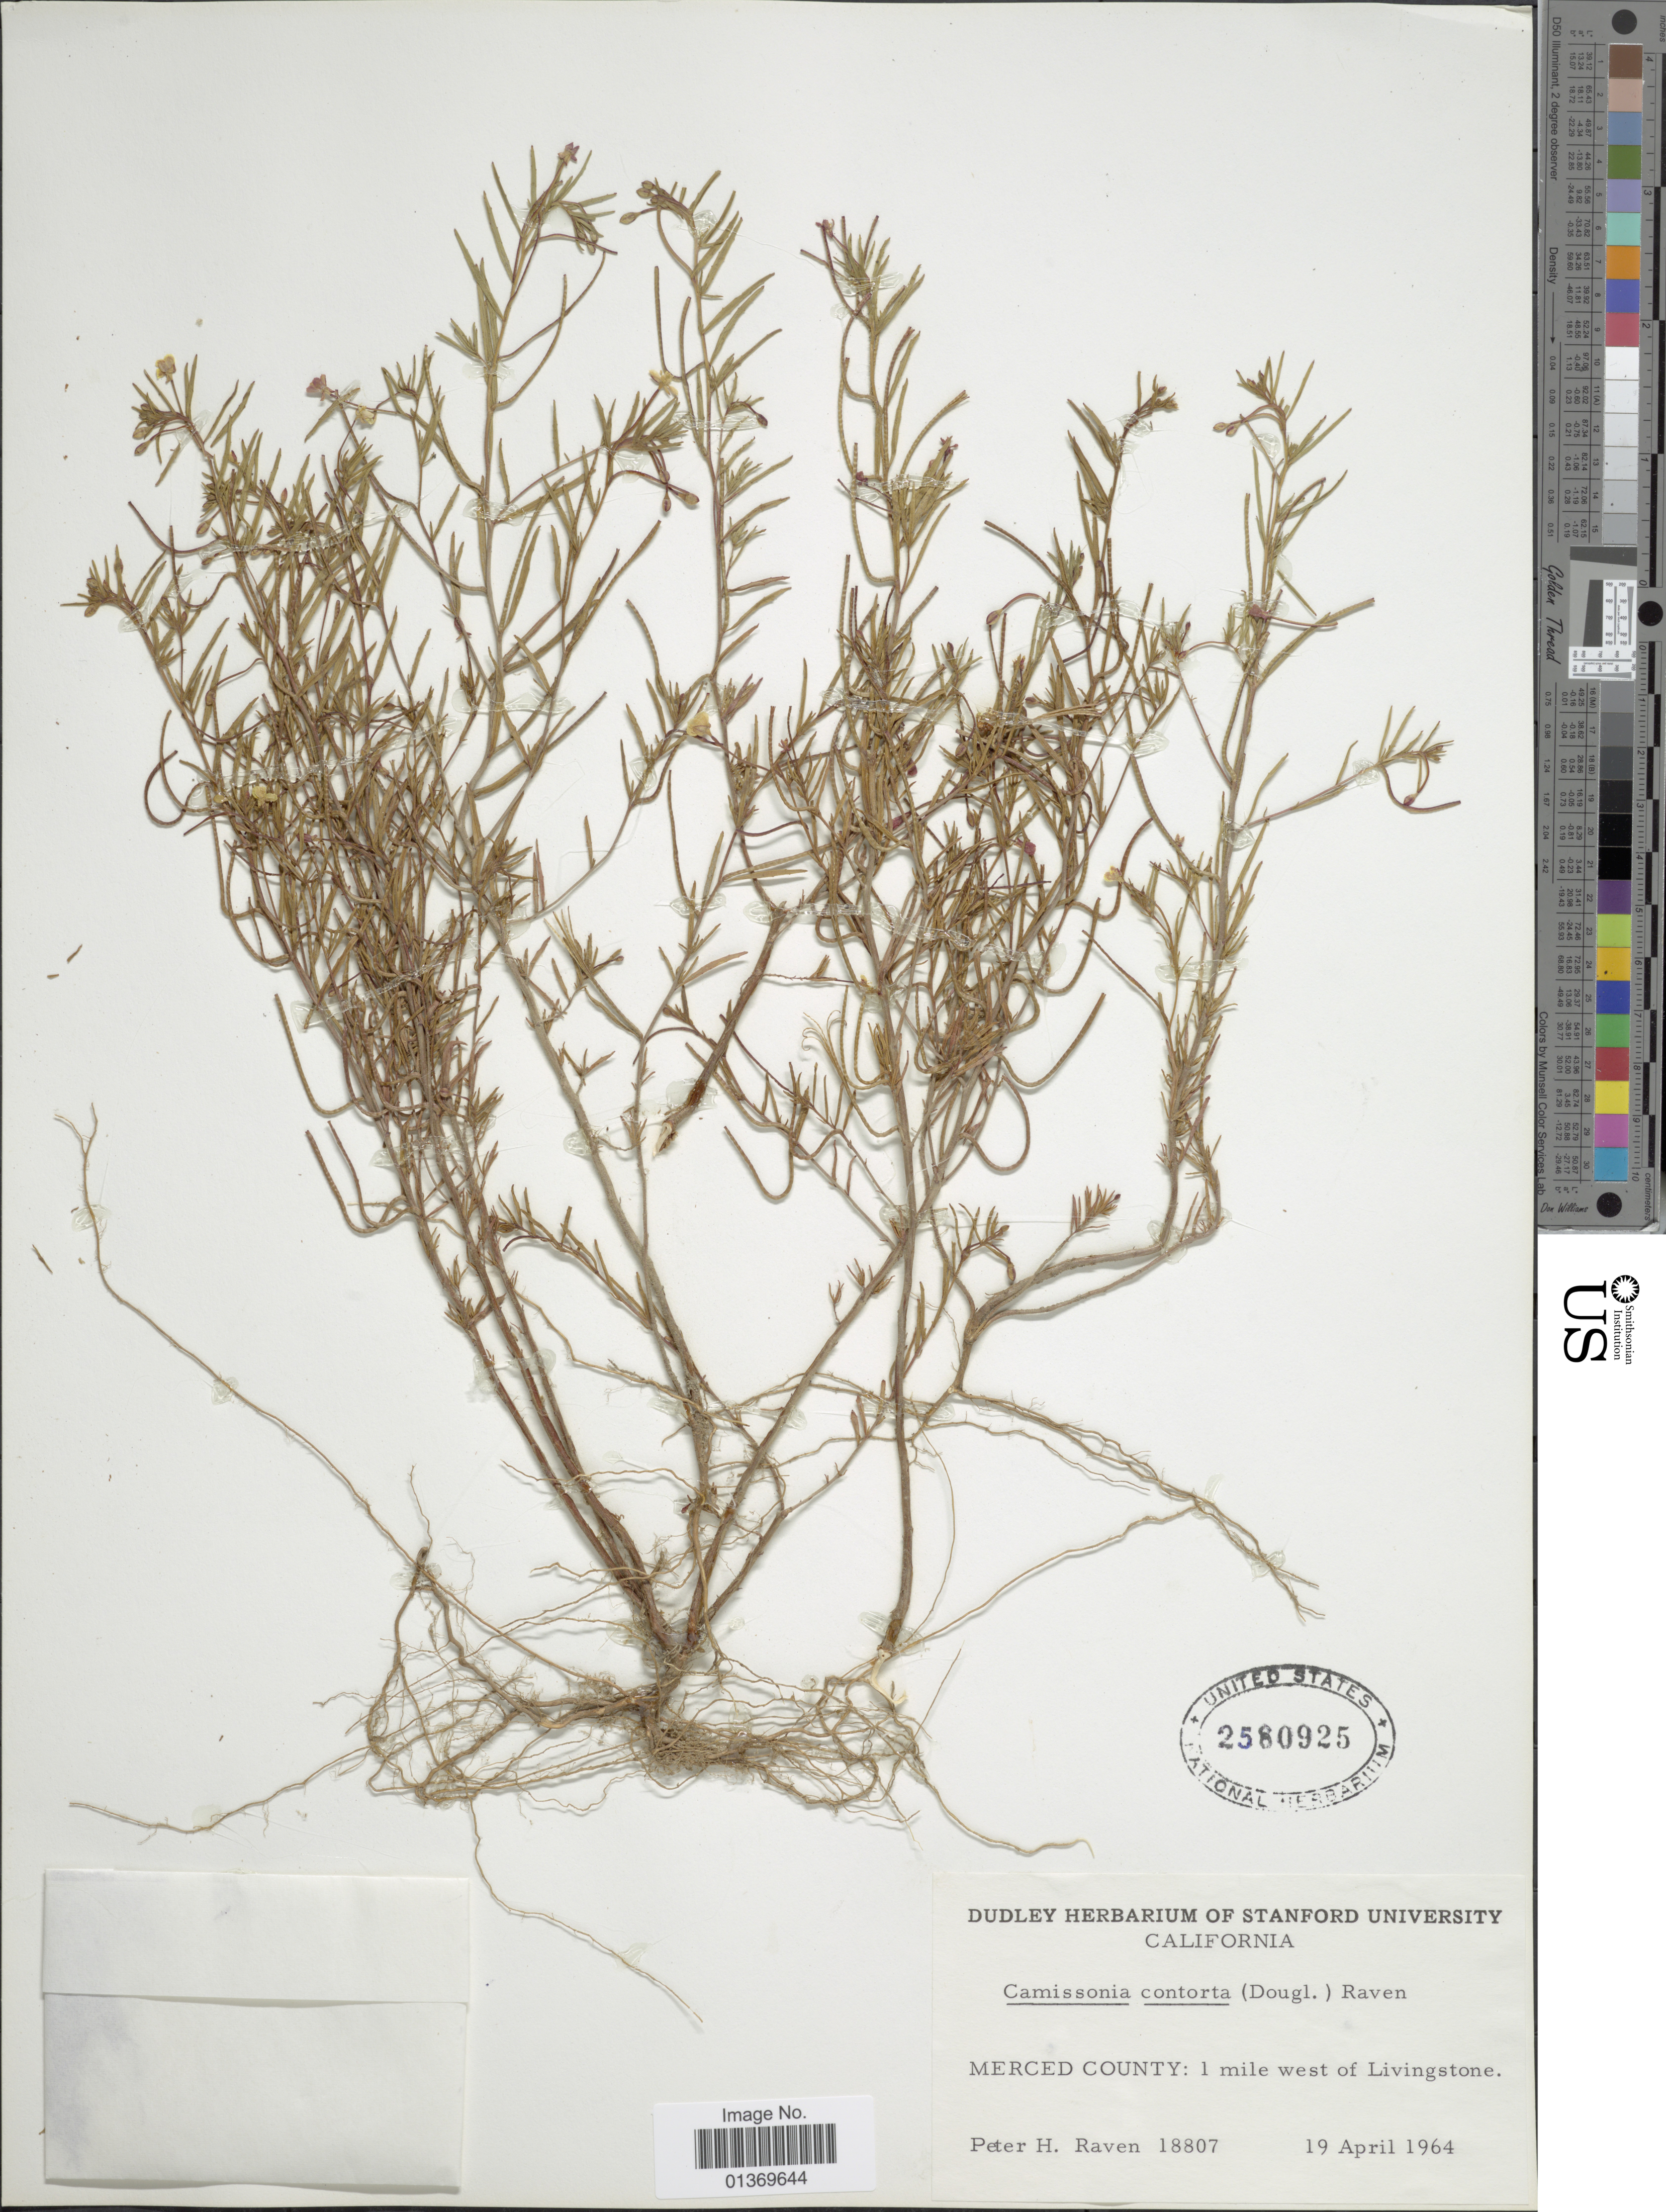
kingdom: Plantae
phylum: Tracheophyta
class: Magnoliopsida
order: Myrtales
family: Onagraceae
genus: Camissonia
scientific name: Camissonia contorta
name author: (Douglas) Kearney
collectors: P. H. Raven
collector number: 18807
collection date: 1964-04-19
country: United States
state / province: California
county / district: Merced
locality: Merced County: 1 mile west of Livingstone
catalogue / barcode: US 2580925